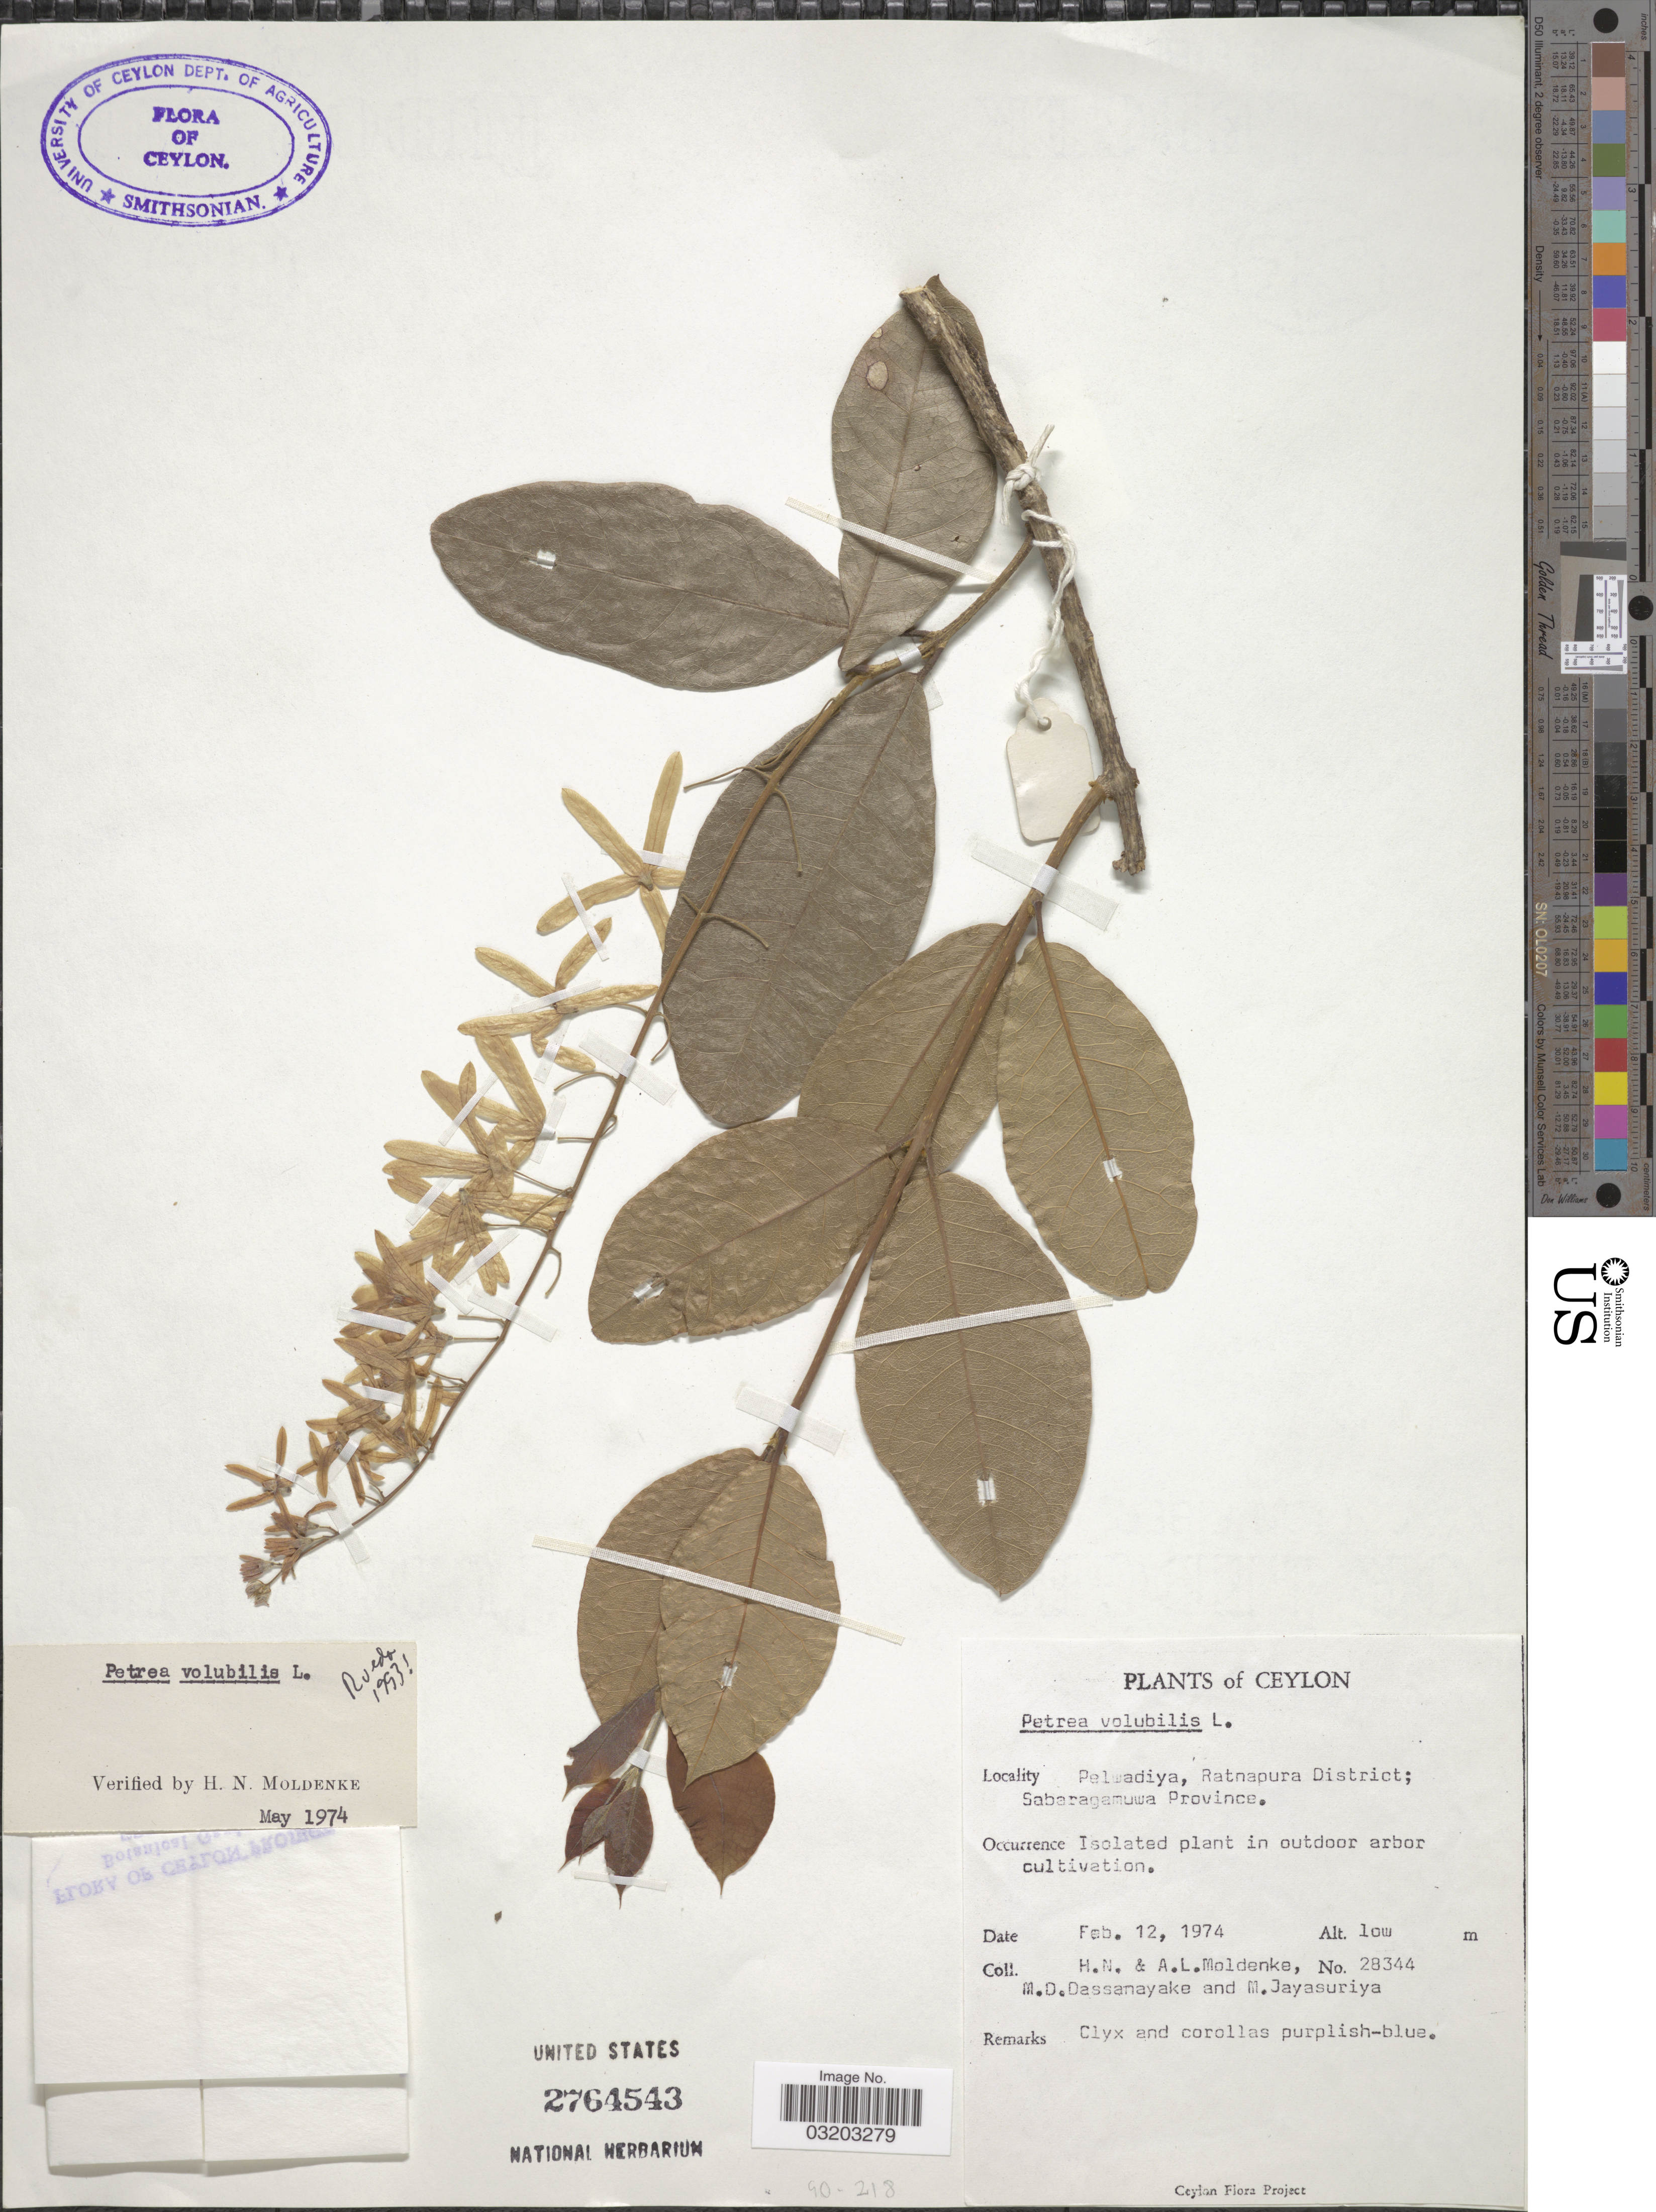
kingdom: Plantae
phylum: Tracheophyta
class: Magnoliopsida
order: Lamiales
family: Verbenaceae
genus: Petrea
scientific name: Petrea volubilis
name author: L.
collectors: H. N. Moldenke, A. L. Moldenke, M. D. Dassanayake & M. Jayasuriya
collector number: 28344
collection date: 1974-02-12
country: Sri Lanka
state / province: Sabaragamuwa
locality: Ceylon. Pelwadiya, Ratnapura District.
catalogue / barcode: US 2764543